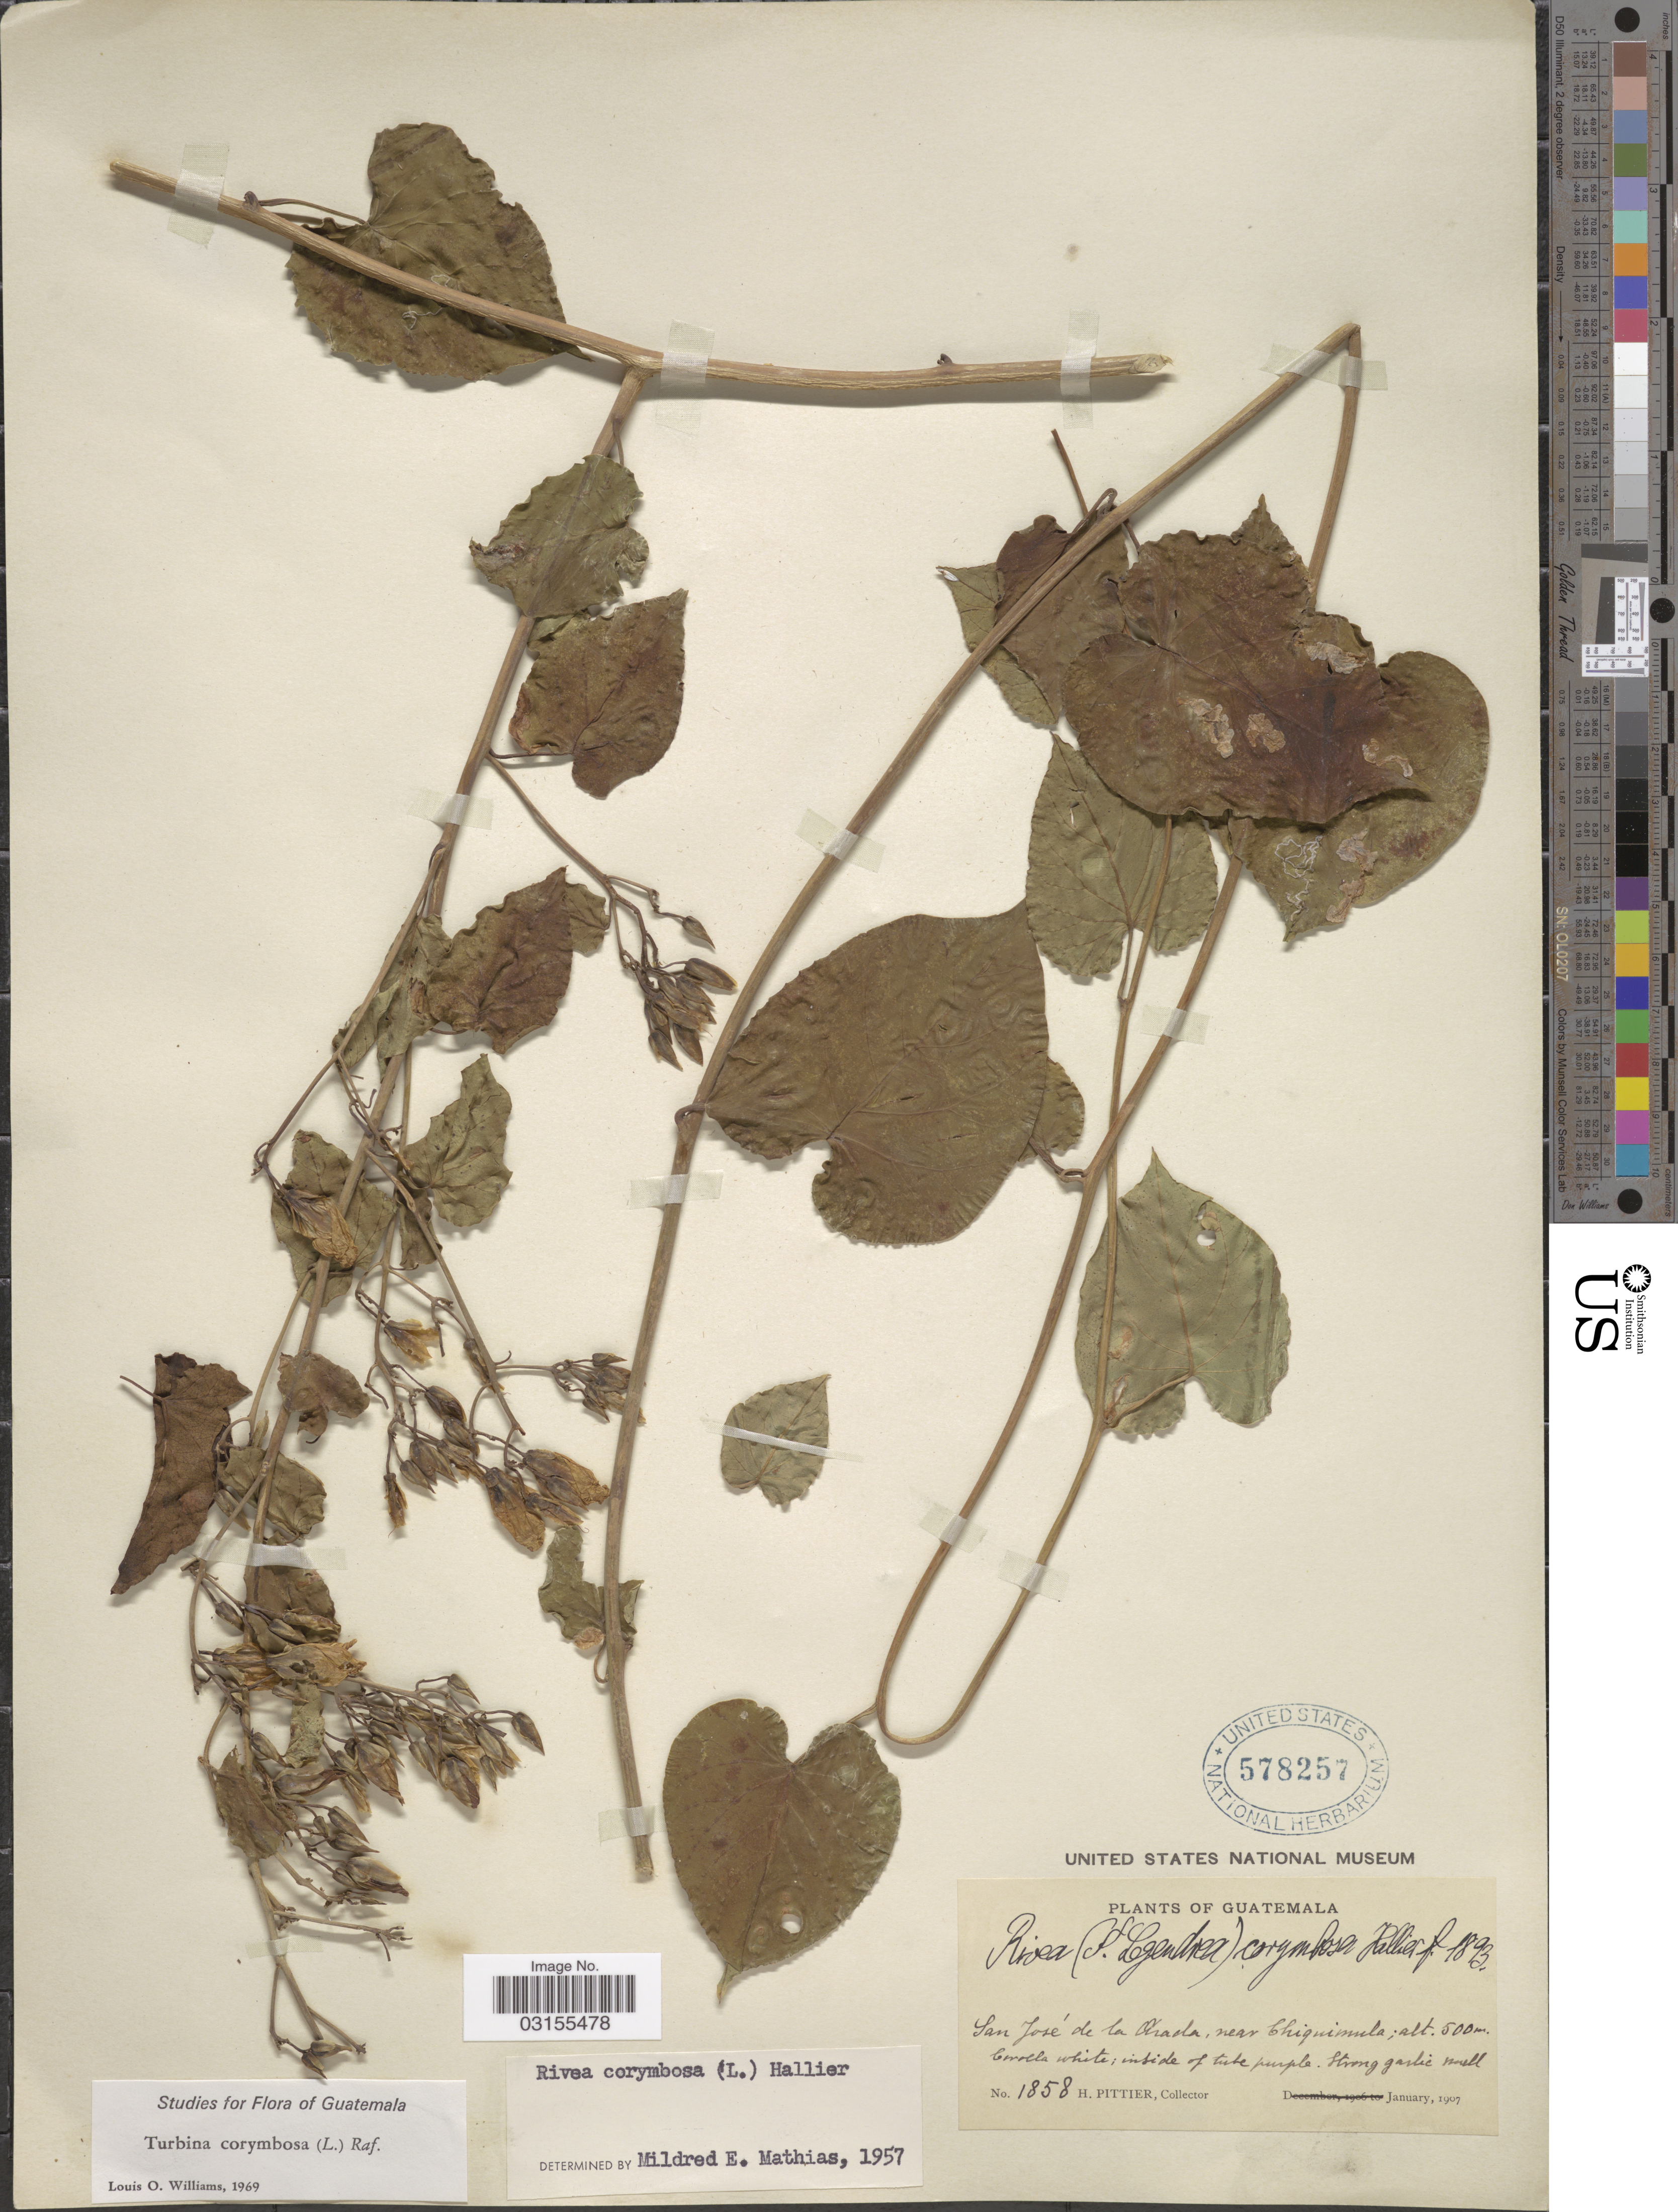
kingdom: Plantae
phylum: Tracheophyta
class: Magnoliopsida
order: Solanales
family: Convolvulaceae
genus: Turbina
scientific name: Turbina corymbosa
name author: (L.) Raf.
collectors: H. F. Pittier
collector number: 1858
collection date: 1907-01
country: Guatemala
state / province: Chiquimula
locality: San José de la Arada, near Chiquimula.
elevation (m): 500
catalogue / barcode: US 578257